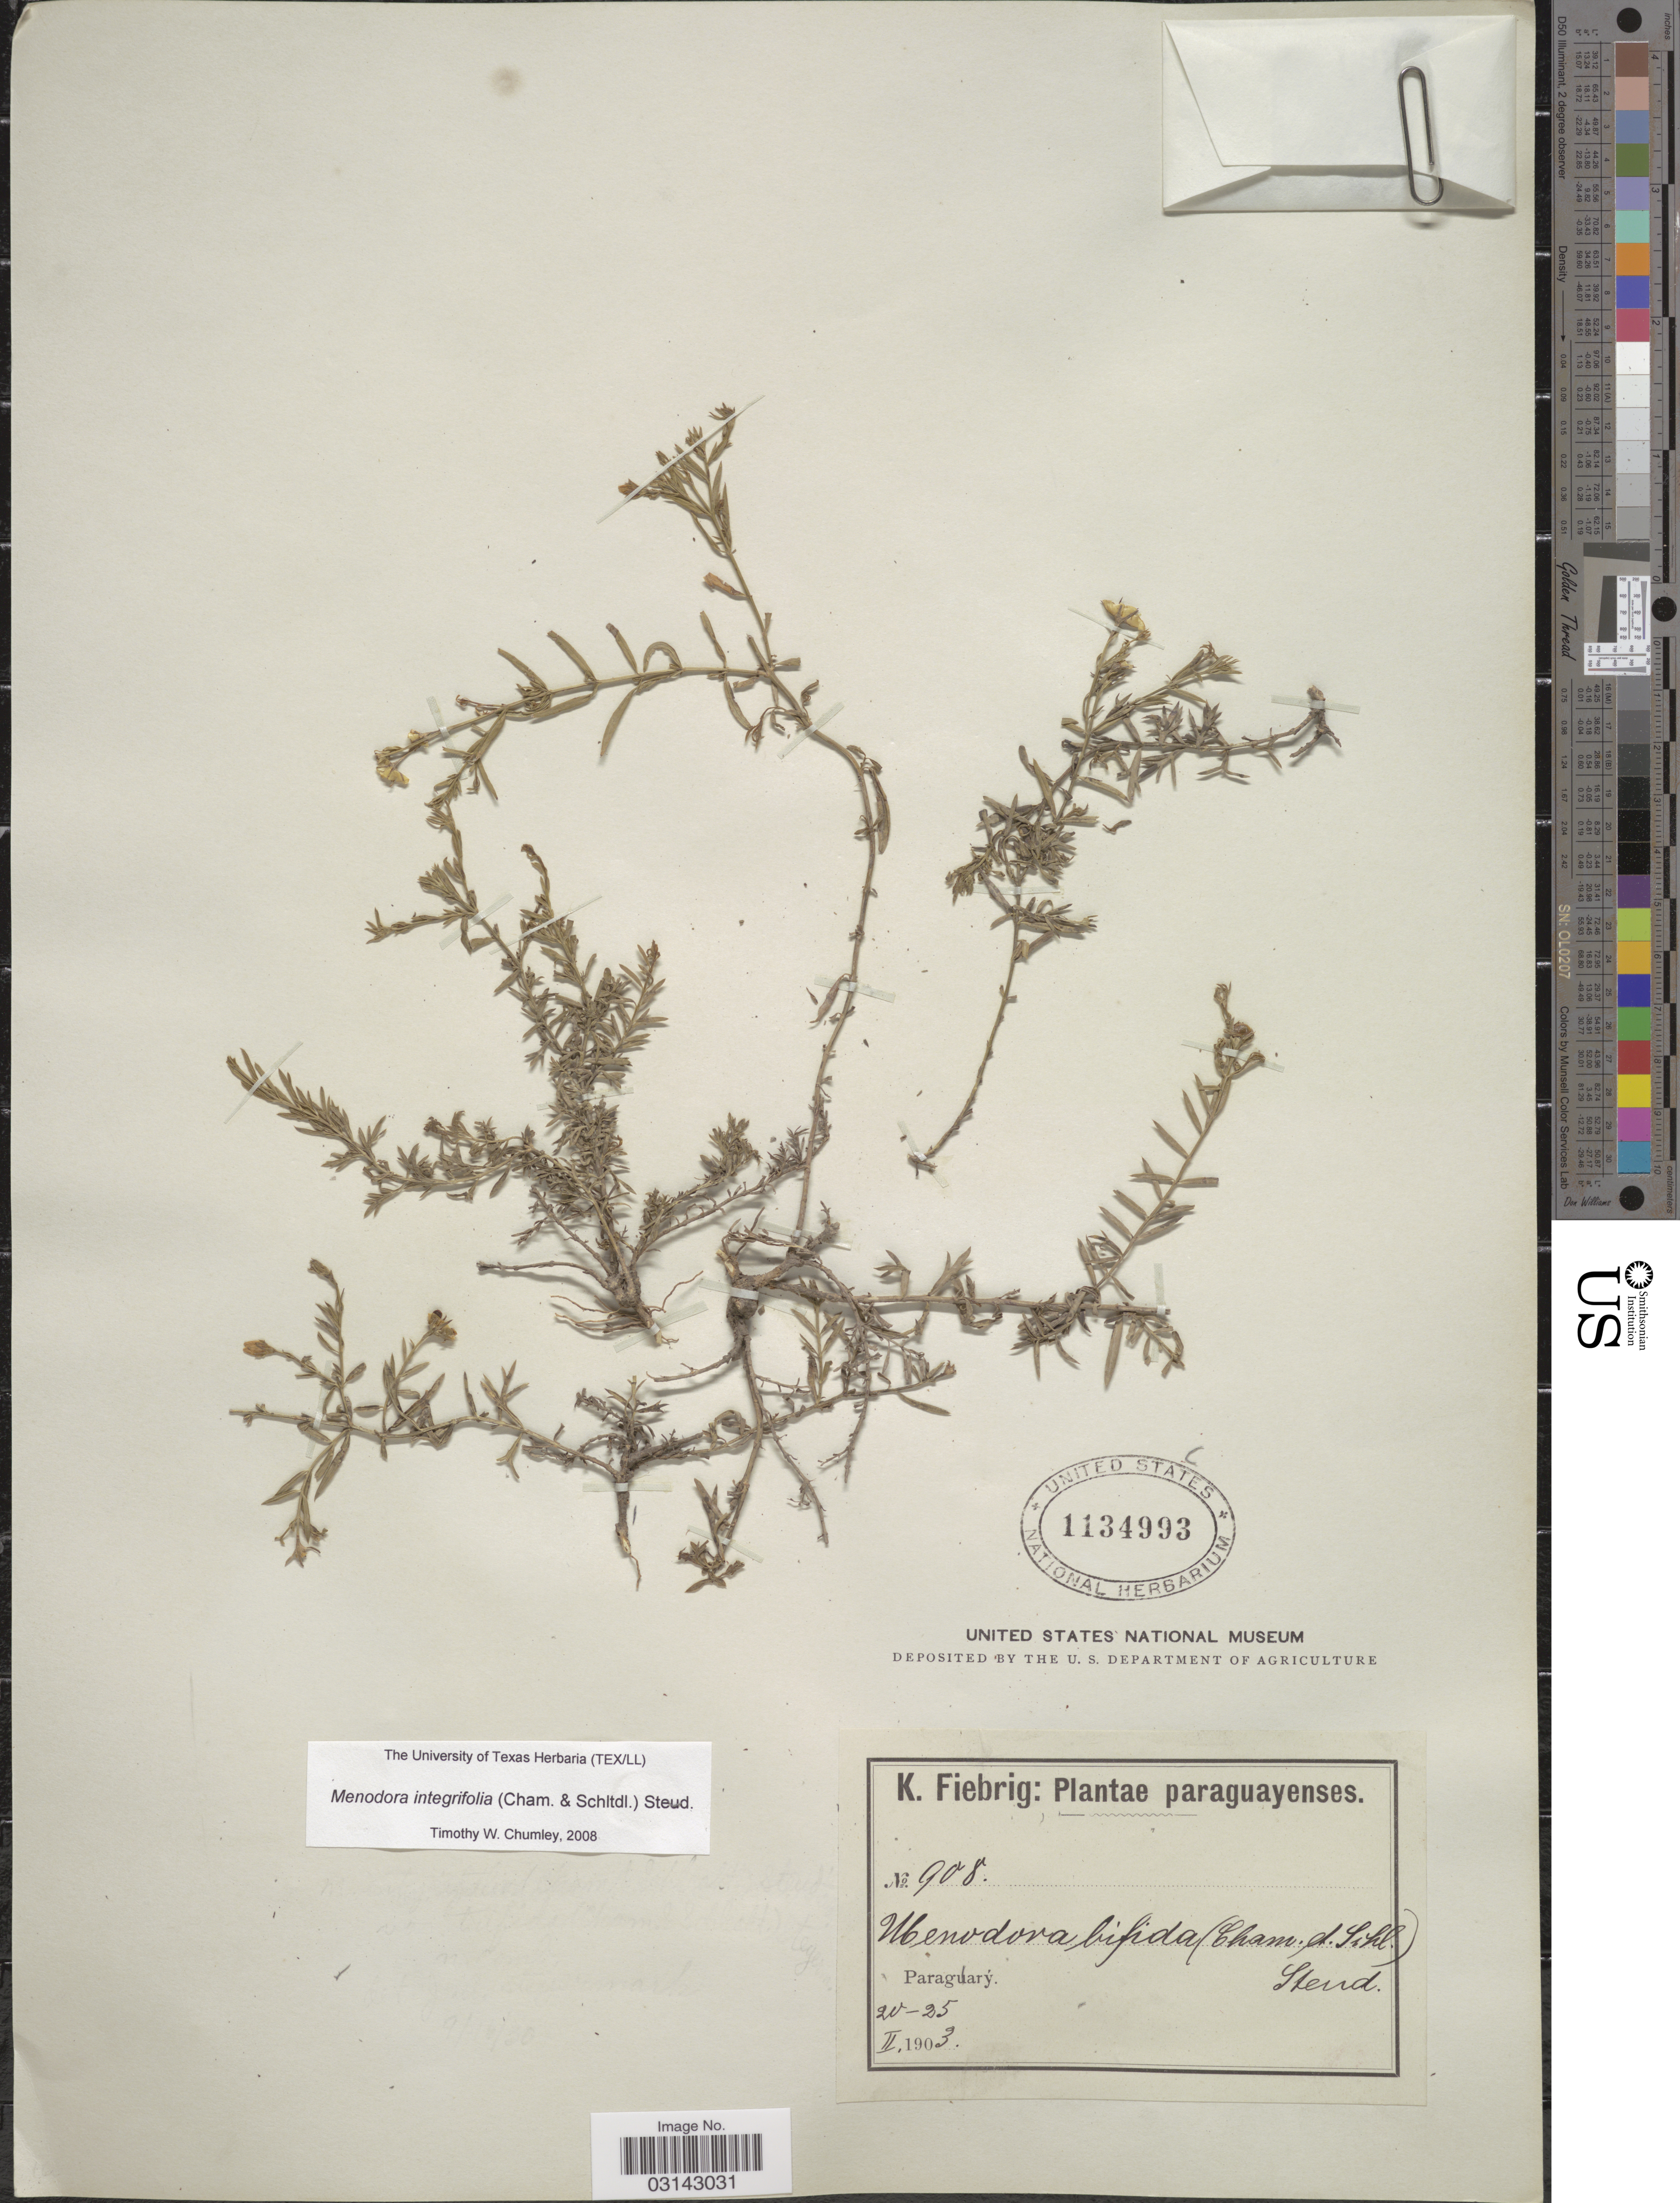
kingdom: Plantae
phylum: Tracheophyta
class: Magnoliopsida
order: Lamiales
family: Oleaceae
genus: Menodora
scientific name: Menodora integrifolia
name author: (Cham. & Schltdl.) Steud.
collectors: K. Fiebrig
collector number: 908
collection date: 1903-02-20/1903-02-25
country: Paraguay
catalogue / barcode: US 1134993